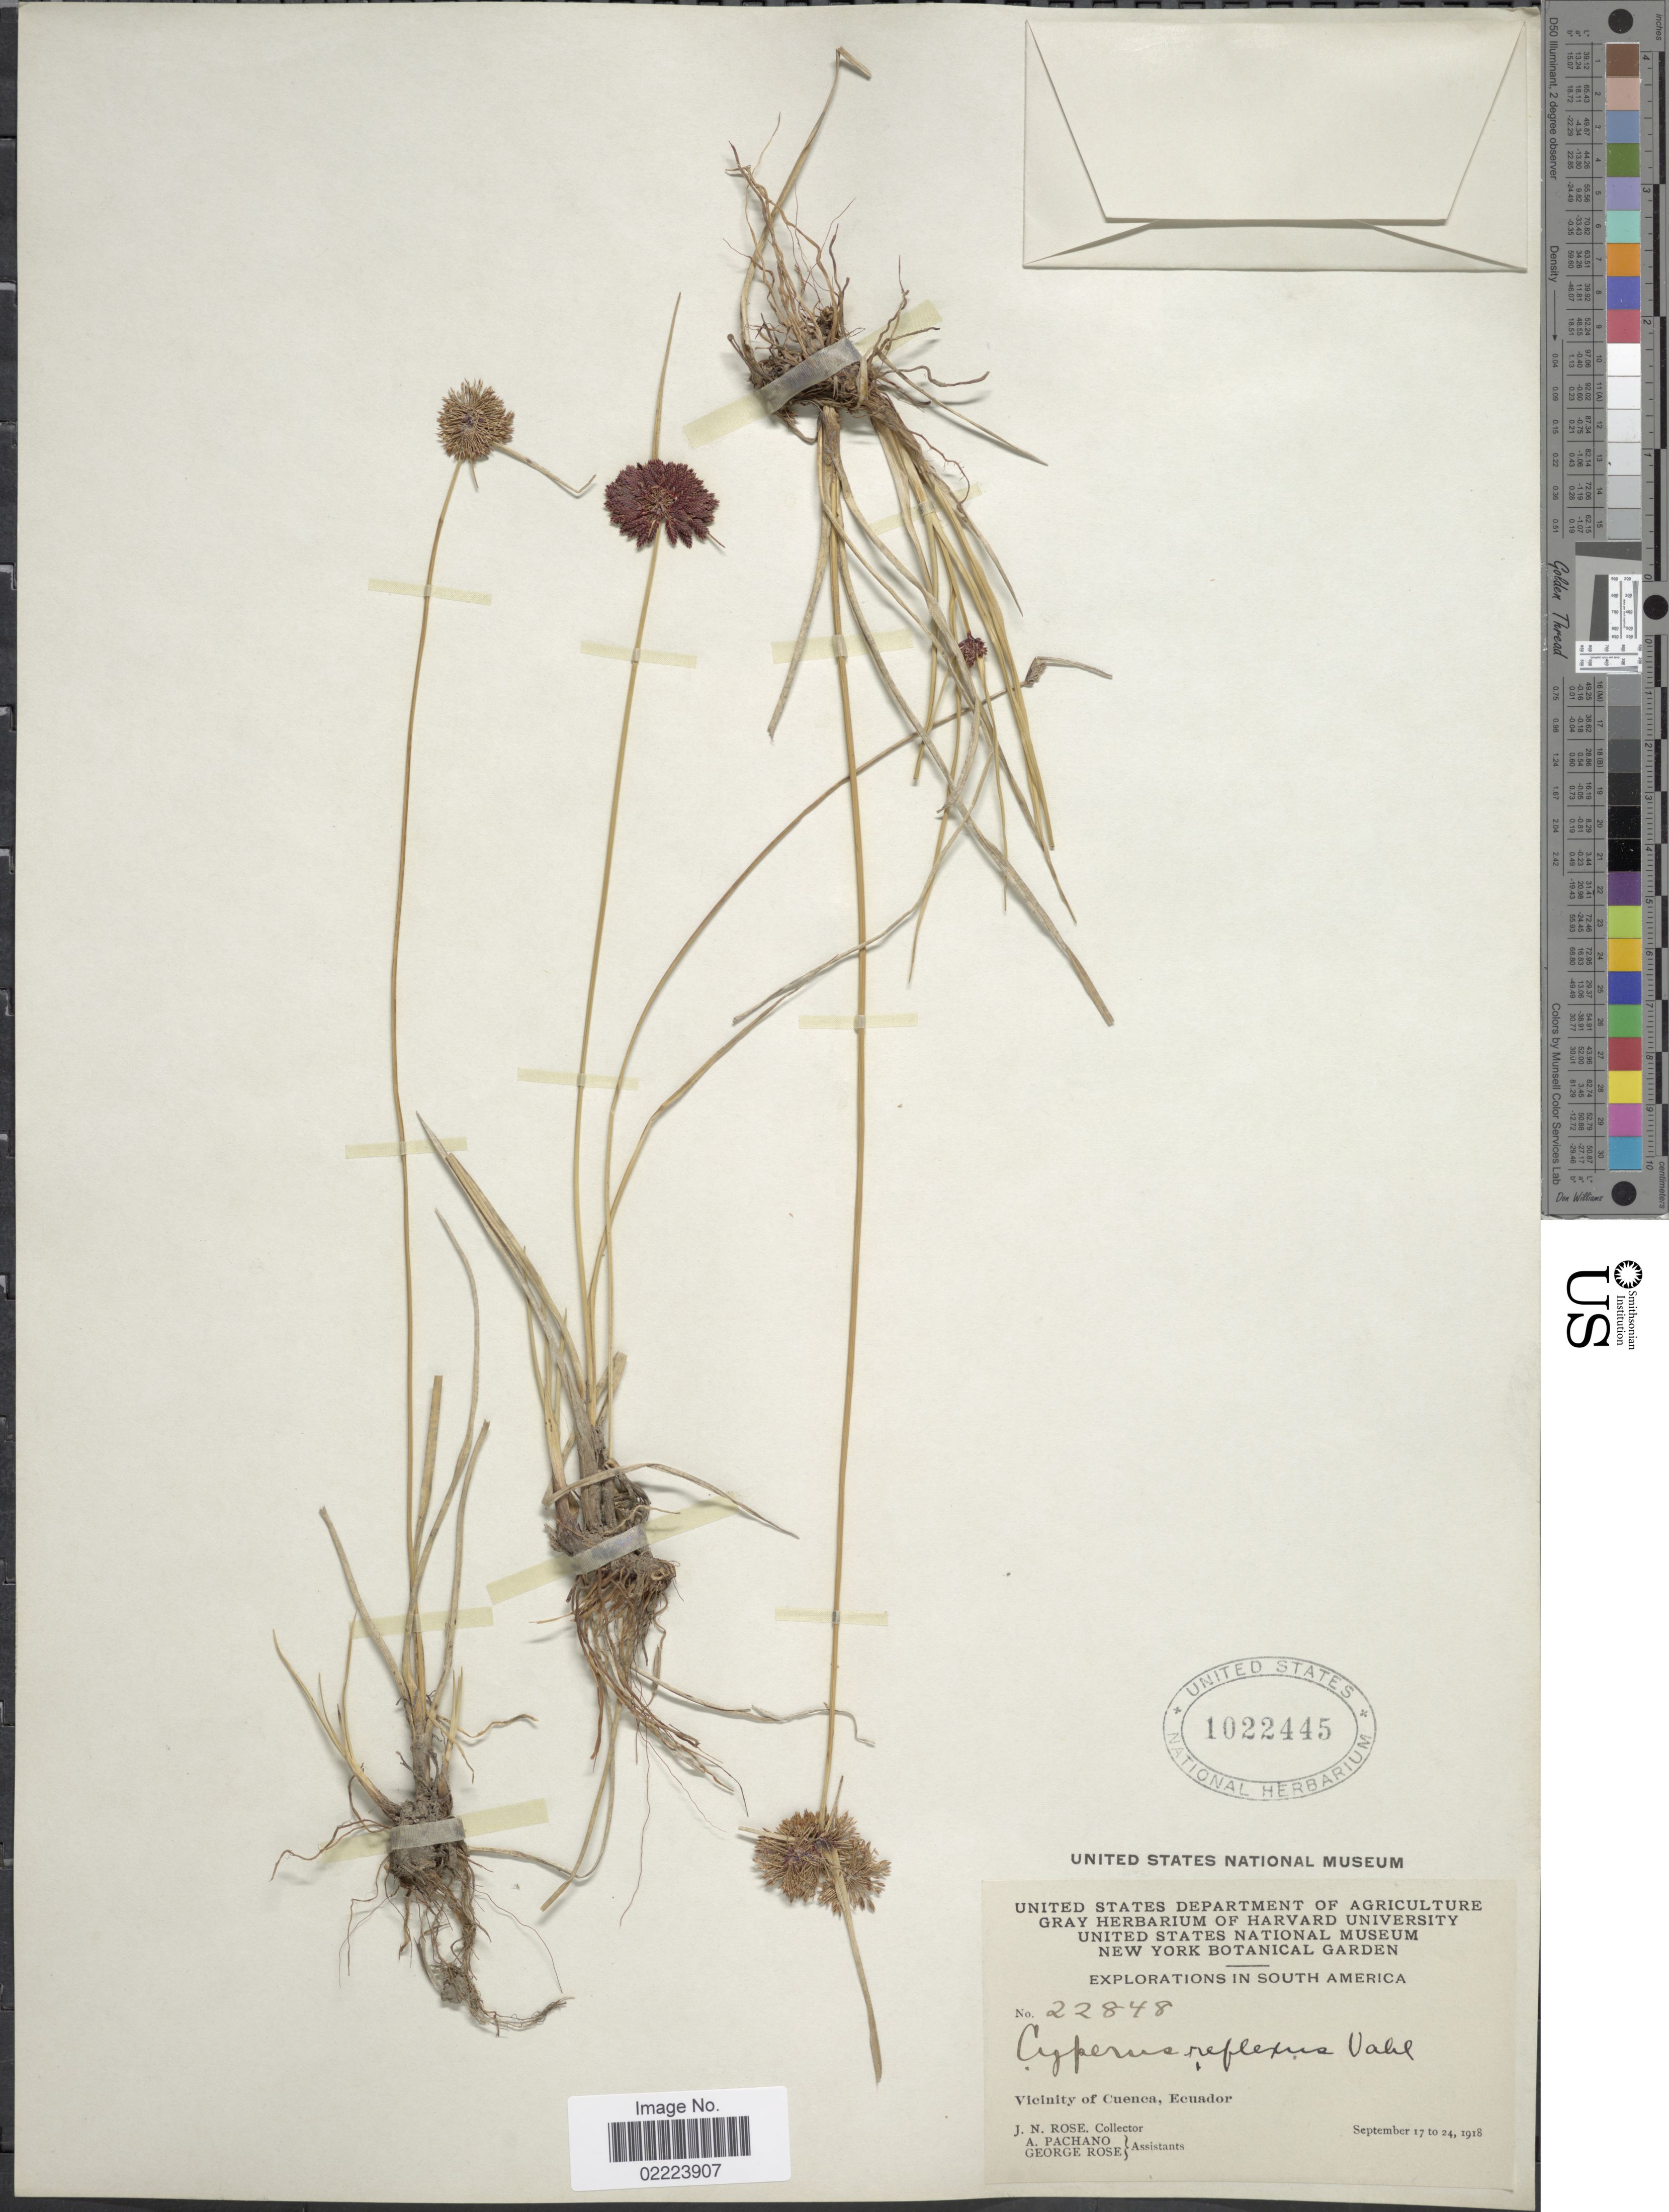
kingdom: Plantae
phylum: Tracheophyta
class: Liliopsida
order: Poales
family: Cyperaceae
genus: Cyperus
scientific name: Cyperus reflexus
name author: Vahl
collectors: J. N. Rose, A. Pachano & G. Rose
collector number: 22848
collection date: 1918-09-17/1918-09-24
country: Ecuador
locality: Vicinity of Cuenca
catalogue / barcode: US 1022445